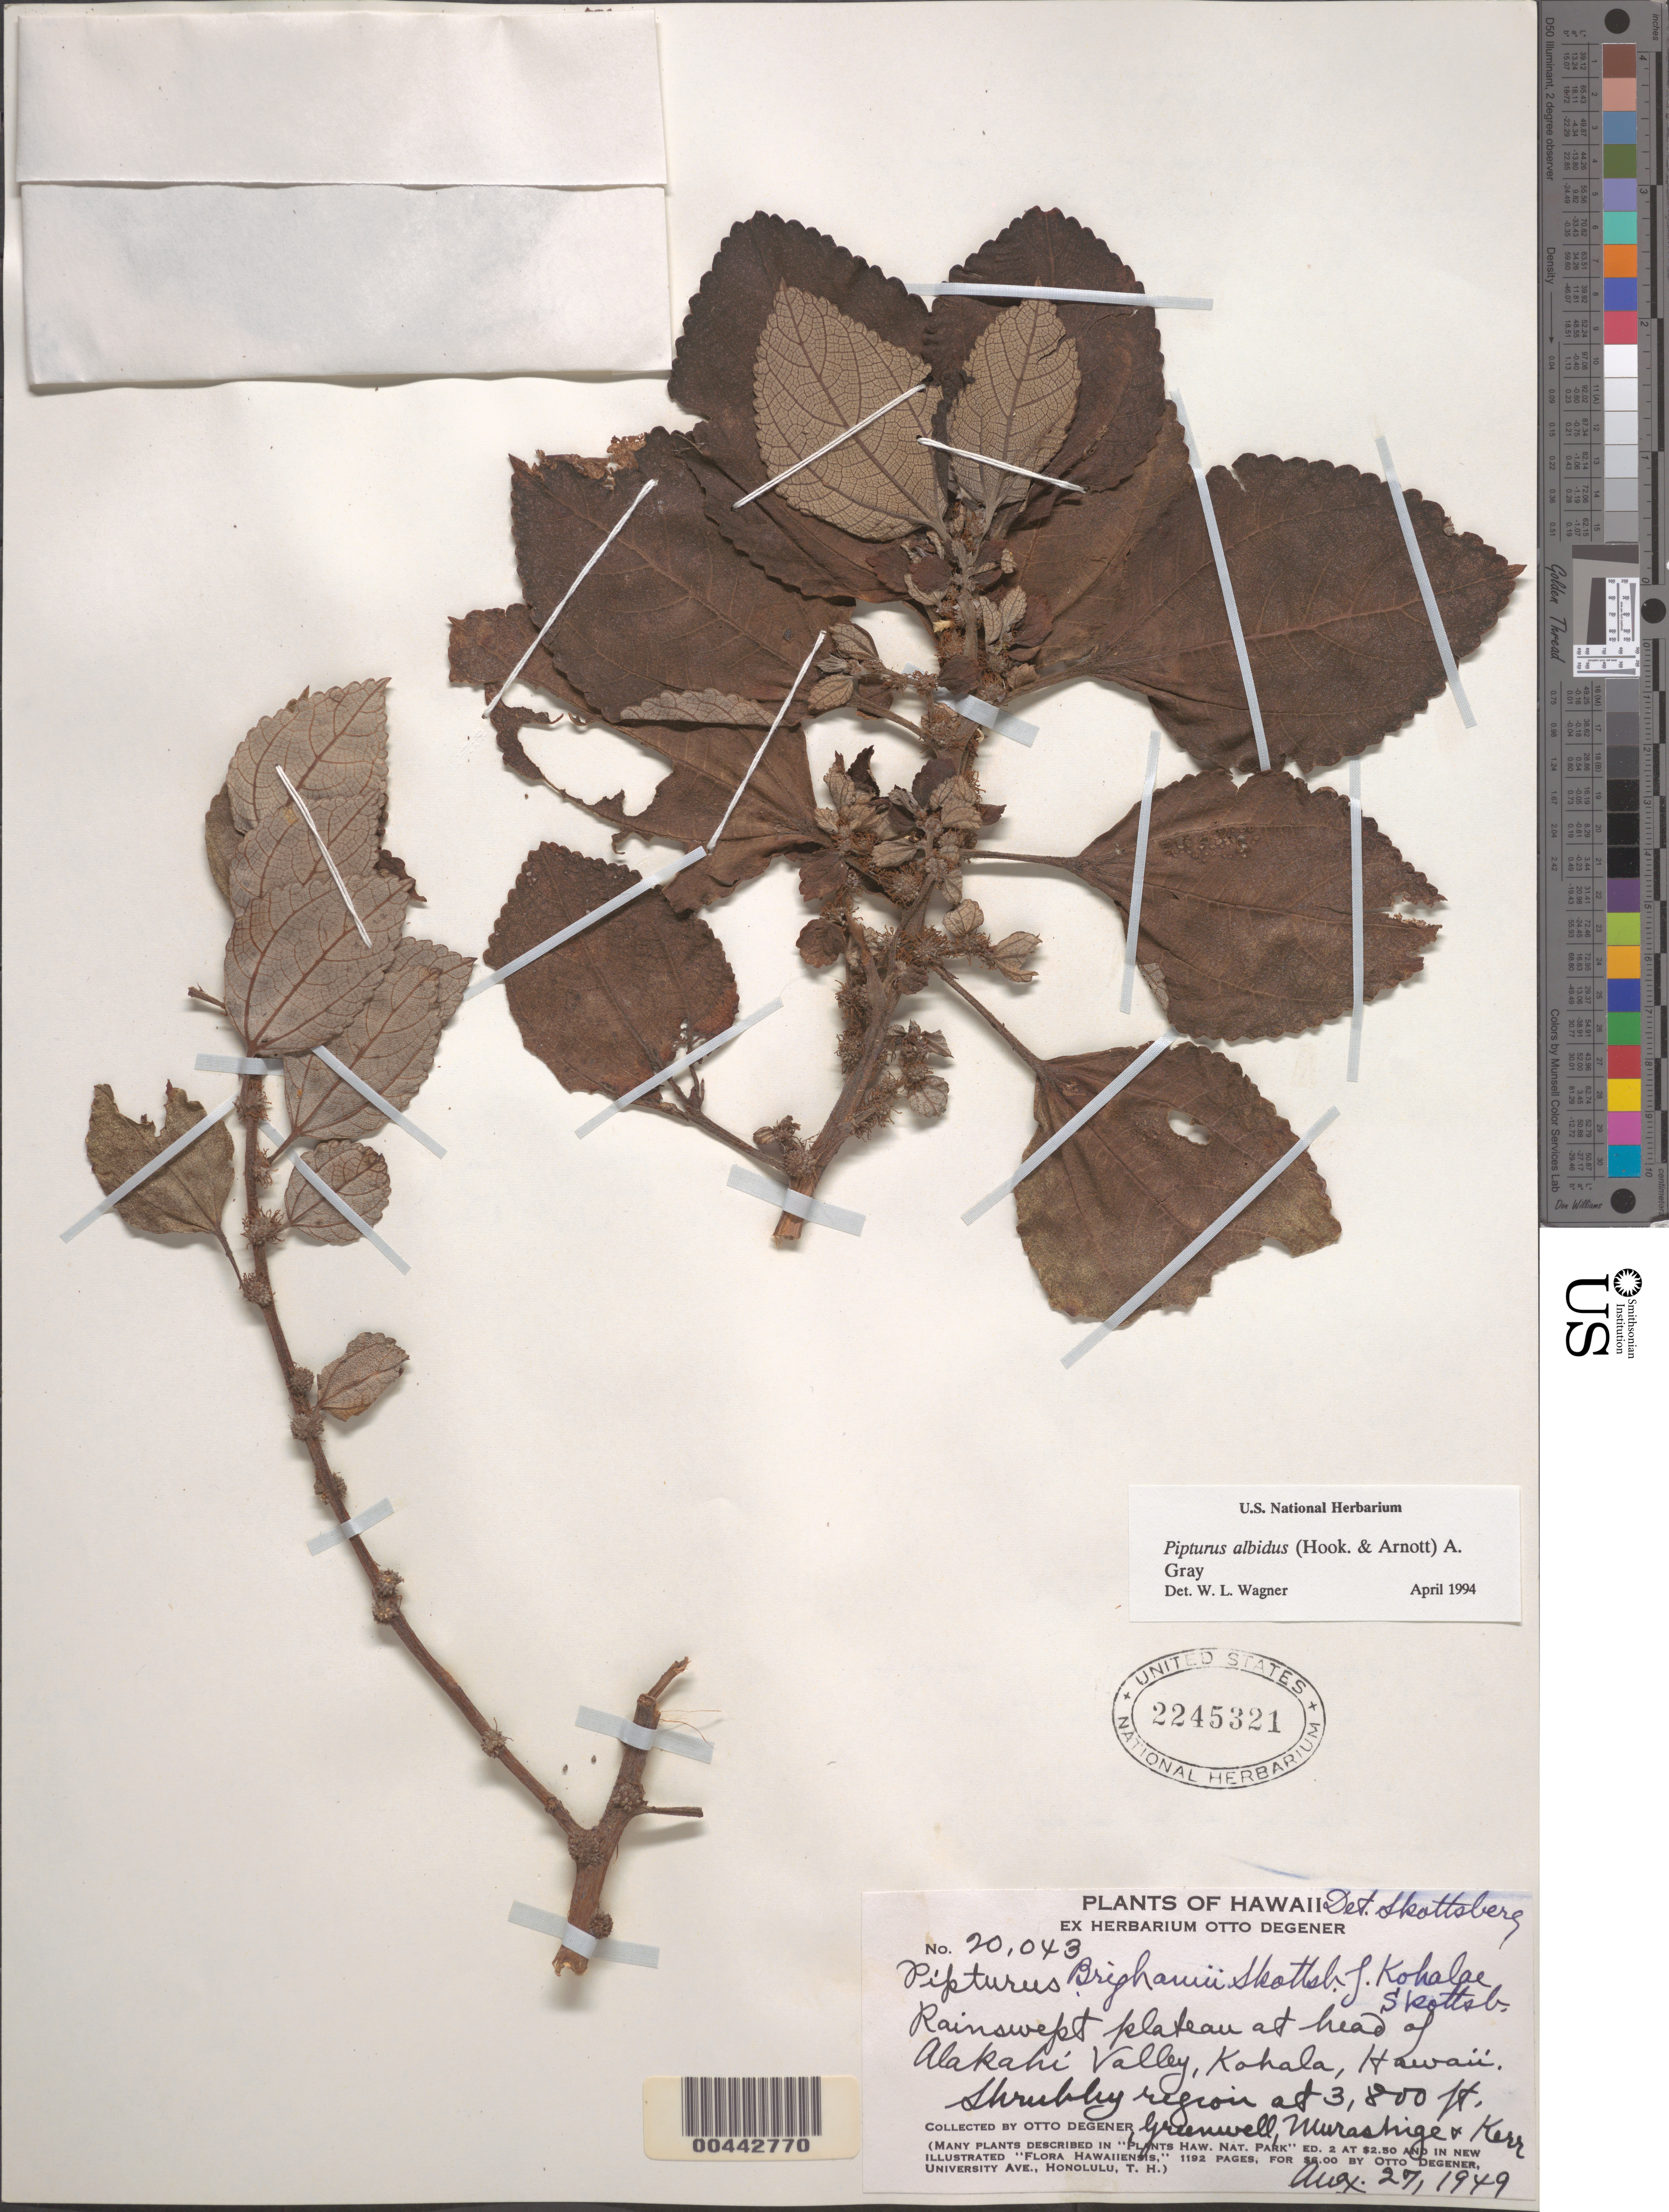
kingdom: Plantae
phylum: Tracheophyta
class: Magnoliopsida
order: Rosales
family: Urticaceae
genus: Pipturus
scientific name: Pipturus albidus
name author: (Hook. & Arn.) A. Gray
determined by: Wagner, W. L., (BOT), Smithsonian Institution - National Museum of Natural History (UNITED STATES)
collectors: O. Degener, -. Greenwell, T. Murashige & Kerr, --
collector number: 20043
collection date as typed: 27 Aug 1949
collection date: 1949-08-27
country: United States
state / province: Hawaii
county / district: Hawaii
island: Hawaii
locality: Plateau at head of Alakahi Valley, Kohala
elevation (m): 1158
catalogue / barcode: US 2245321